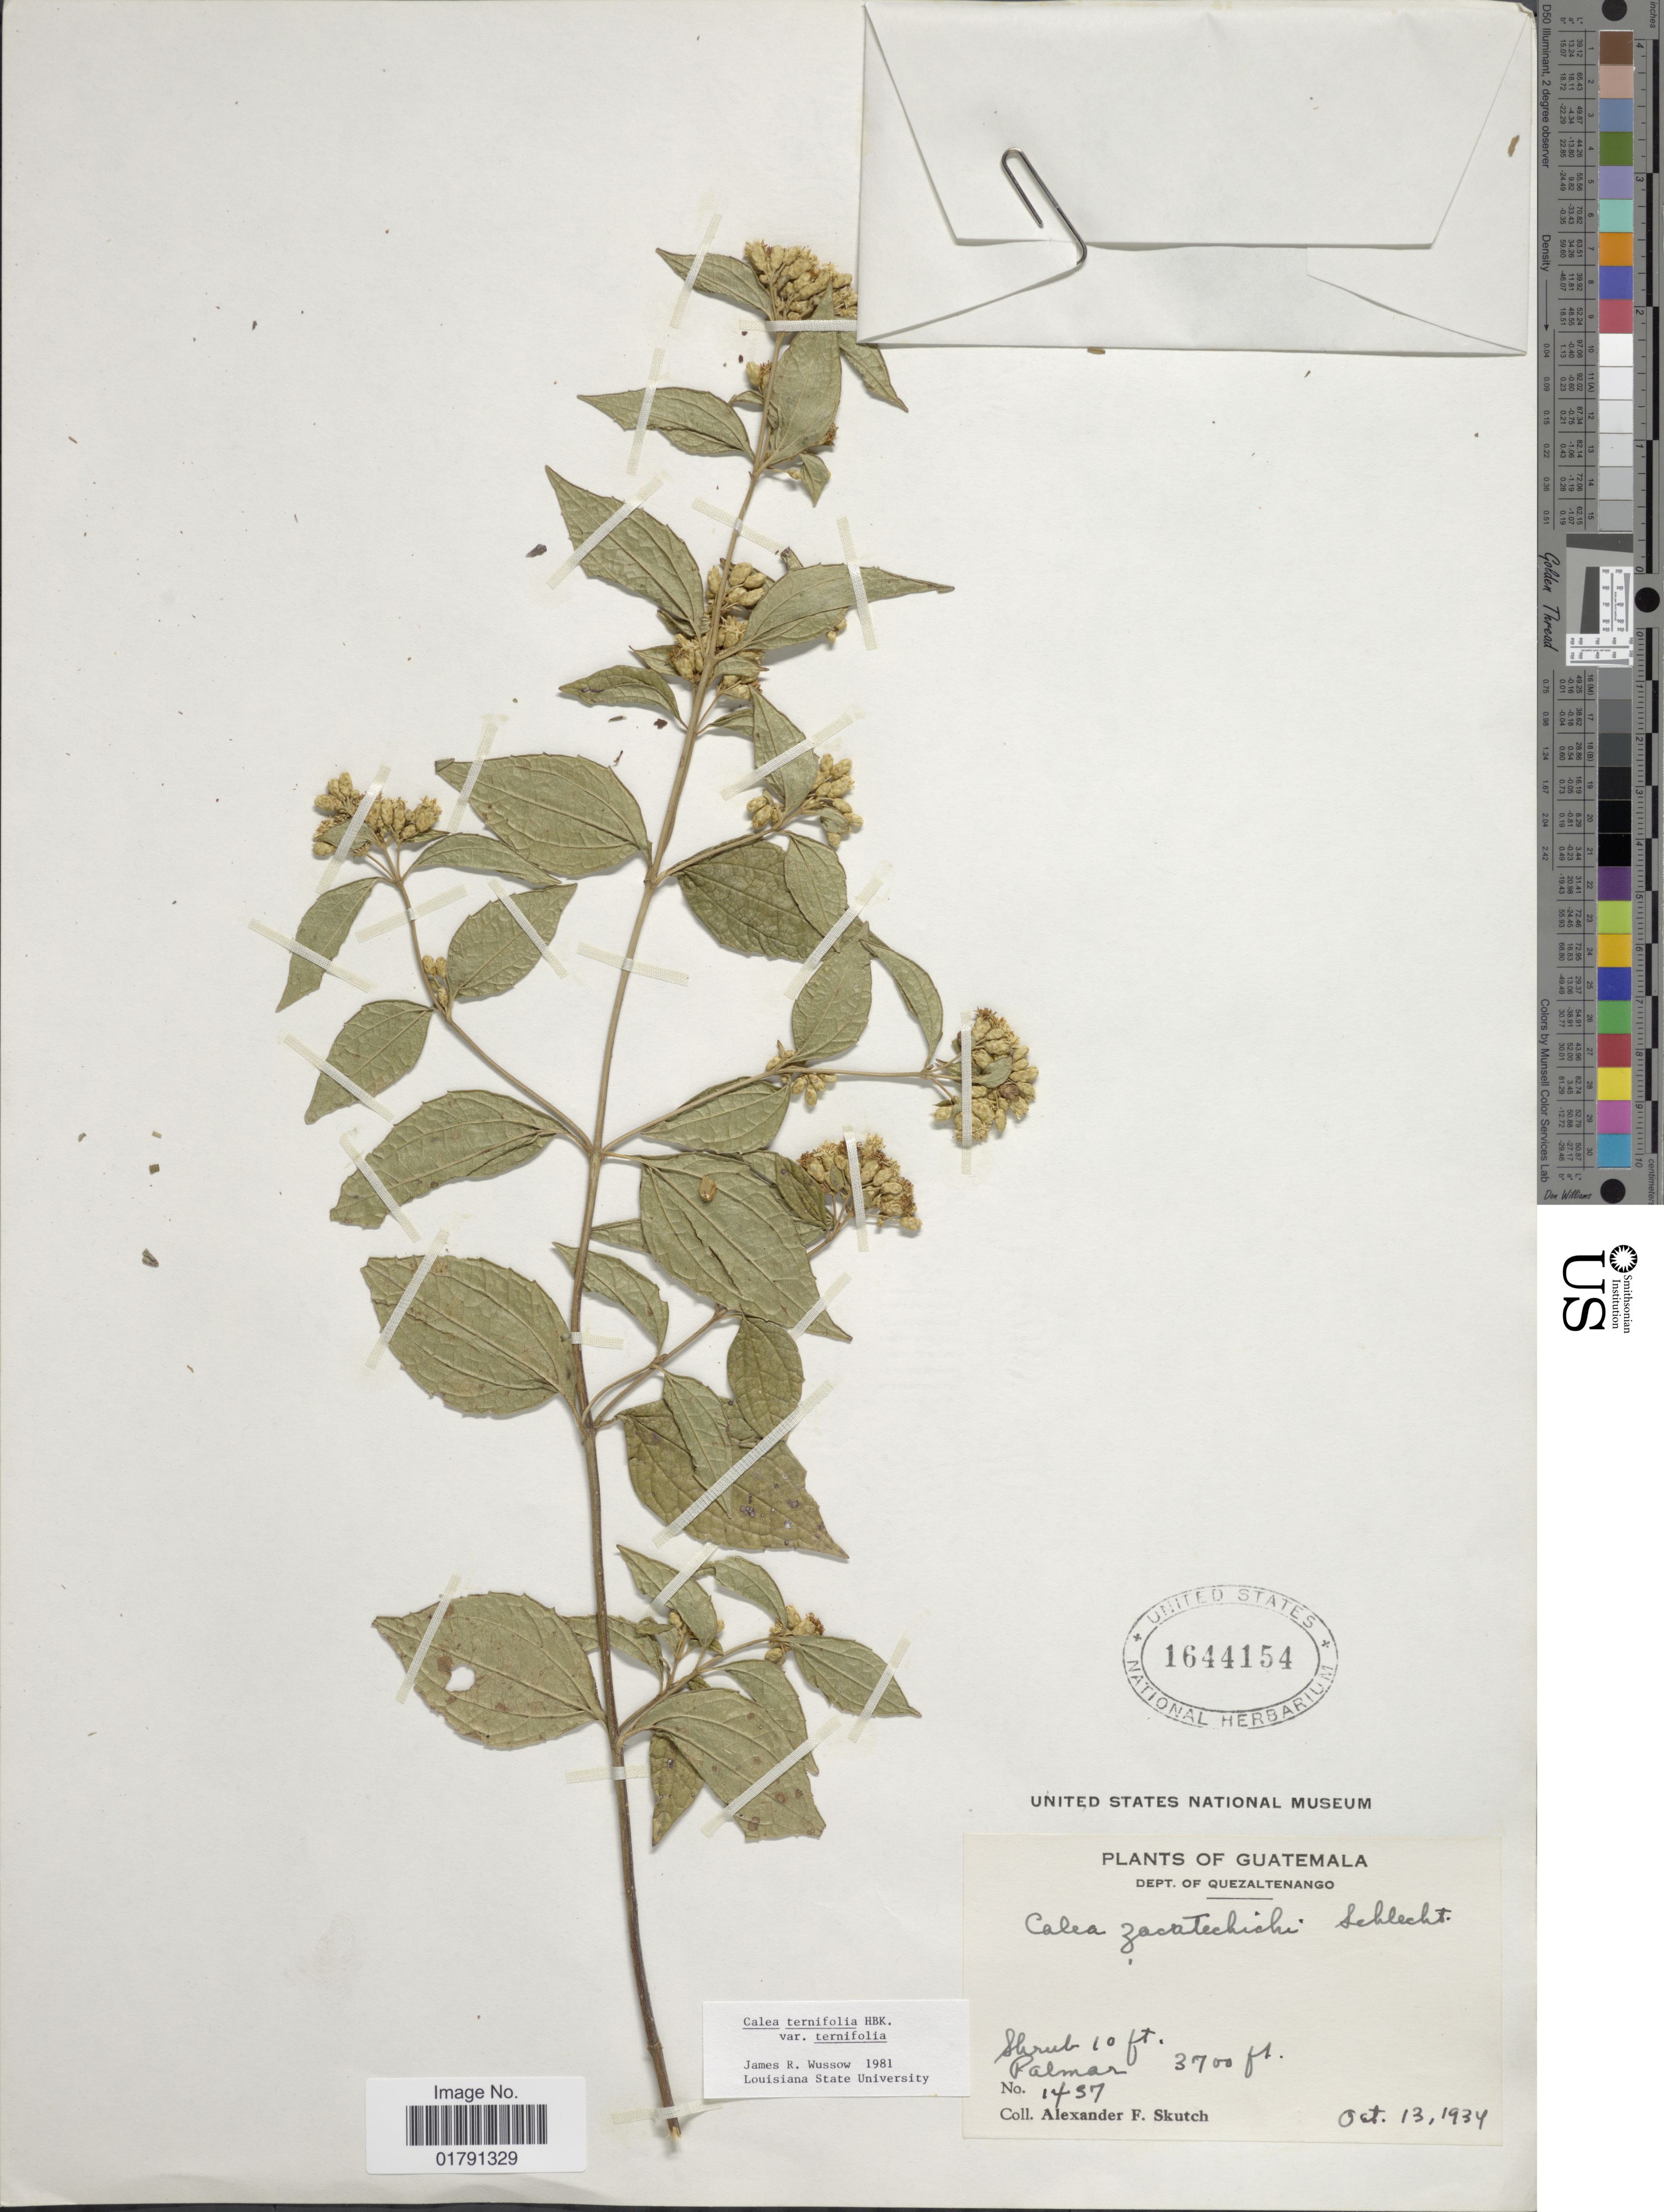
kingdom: Plantae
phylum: Tracheophyta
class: Magnoliopsida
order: Asterales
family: Asteraceae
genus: Calea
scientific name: Calea ternifolia var. ternifolia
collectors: A. F. Skutch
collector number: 1437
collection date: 1934-10-13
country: Guatemala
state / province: Quetzaltenango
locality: Palmar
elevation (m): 1128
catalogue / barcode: US 1644154